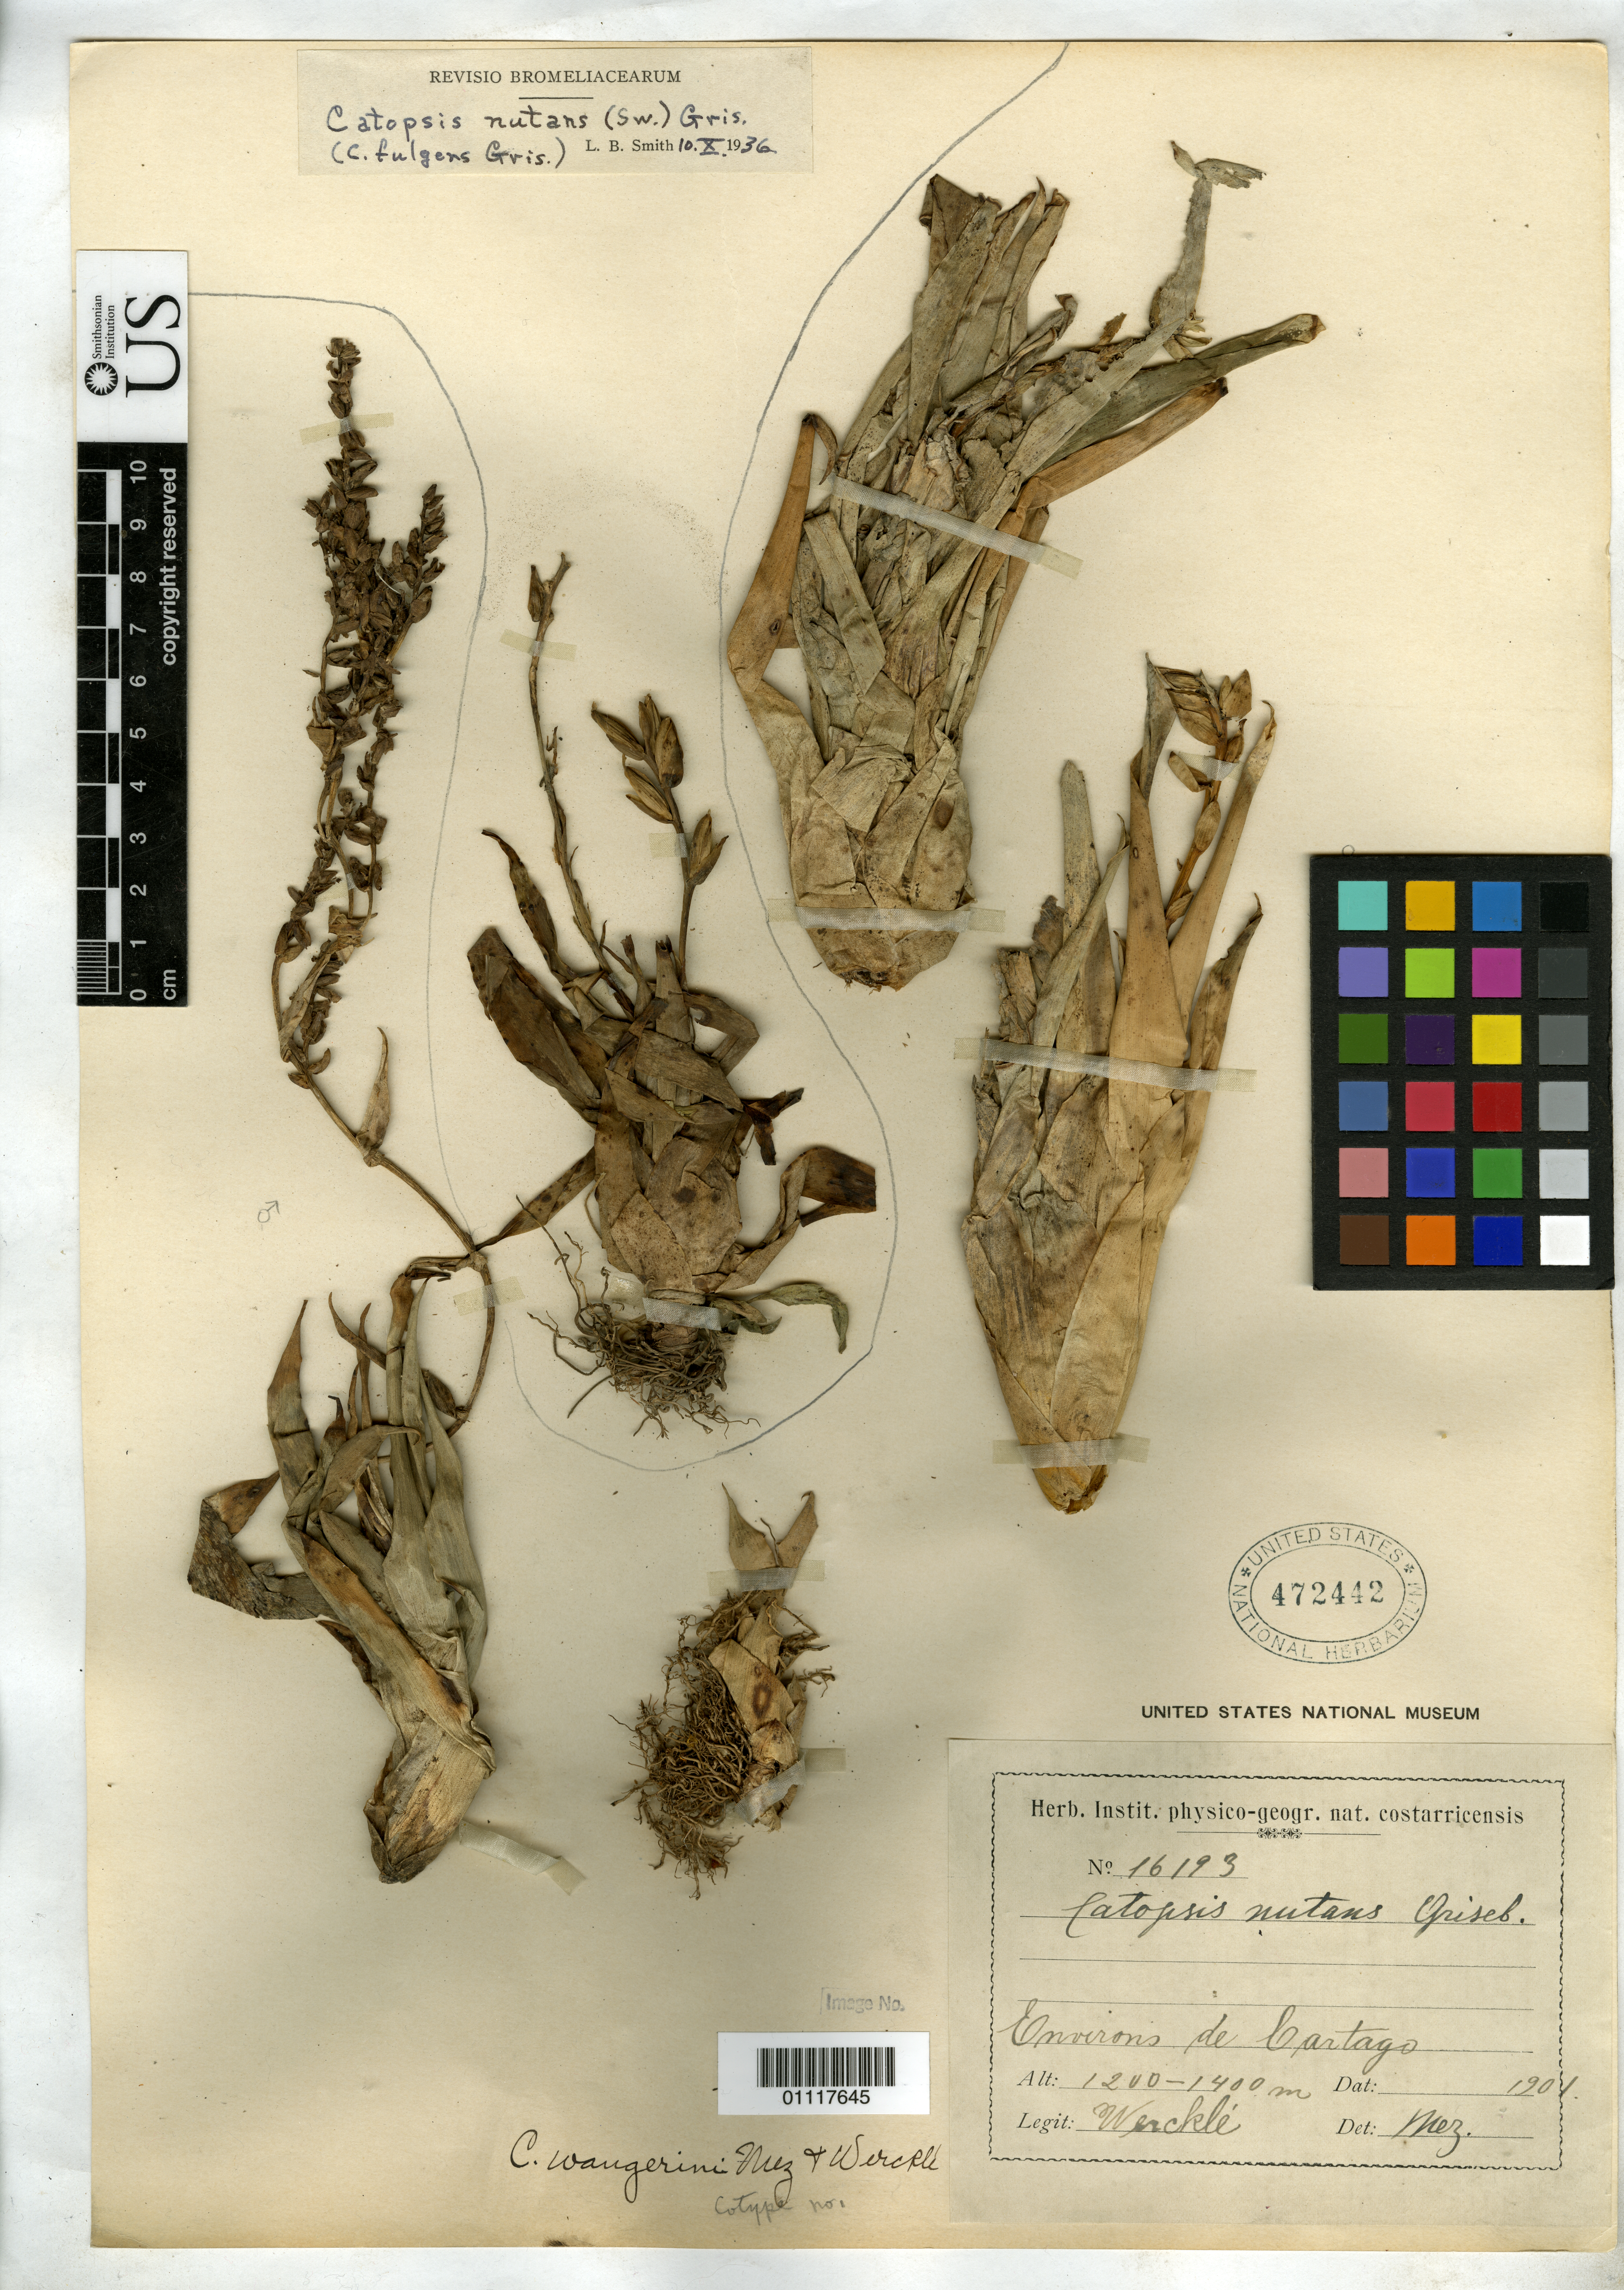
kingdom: Plantae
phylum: Tracheophyta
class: Liliopsida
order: Poales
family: Bromeliaceae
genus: Catopsis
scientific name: Catopsis wangerinii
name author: Mez & Wercklé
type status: Isosyntype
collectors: C. C Wercklé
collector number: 16193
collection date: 1901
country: Costa Rica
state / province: Cartago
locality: Environs de Cartago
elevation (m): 1200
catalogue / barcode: US 472442